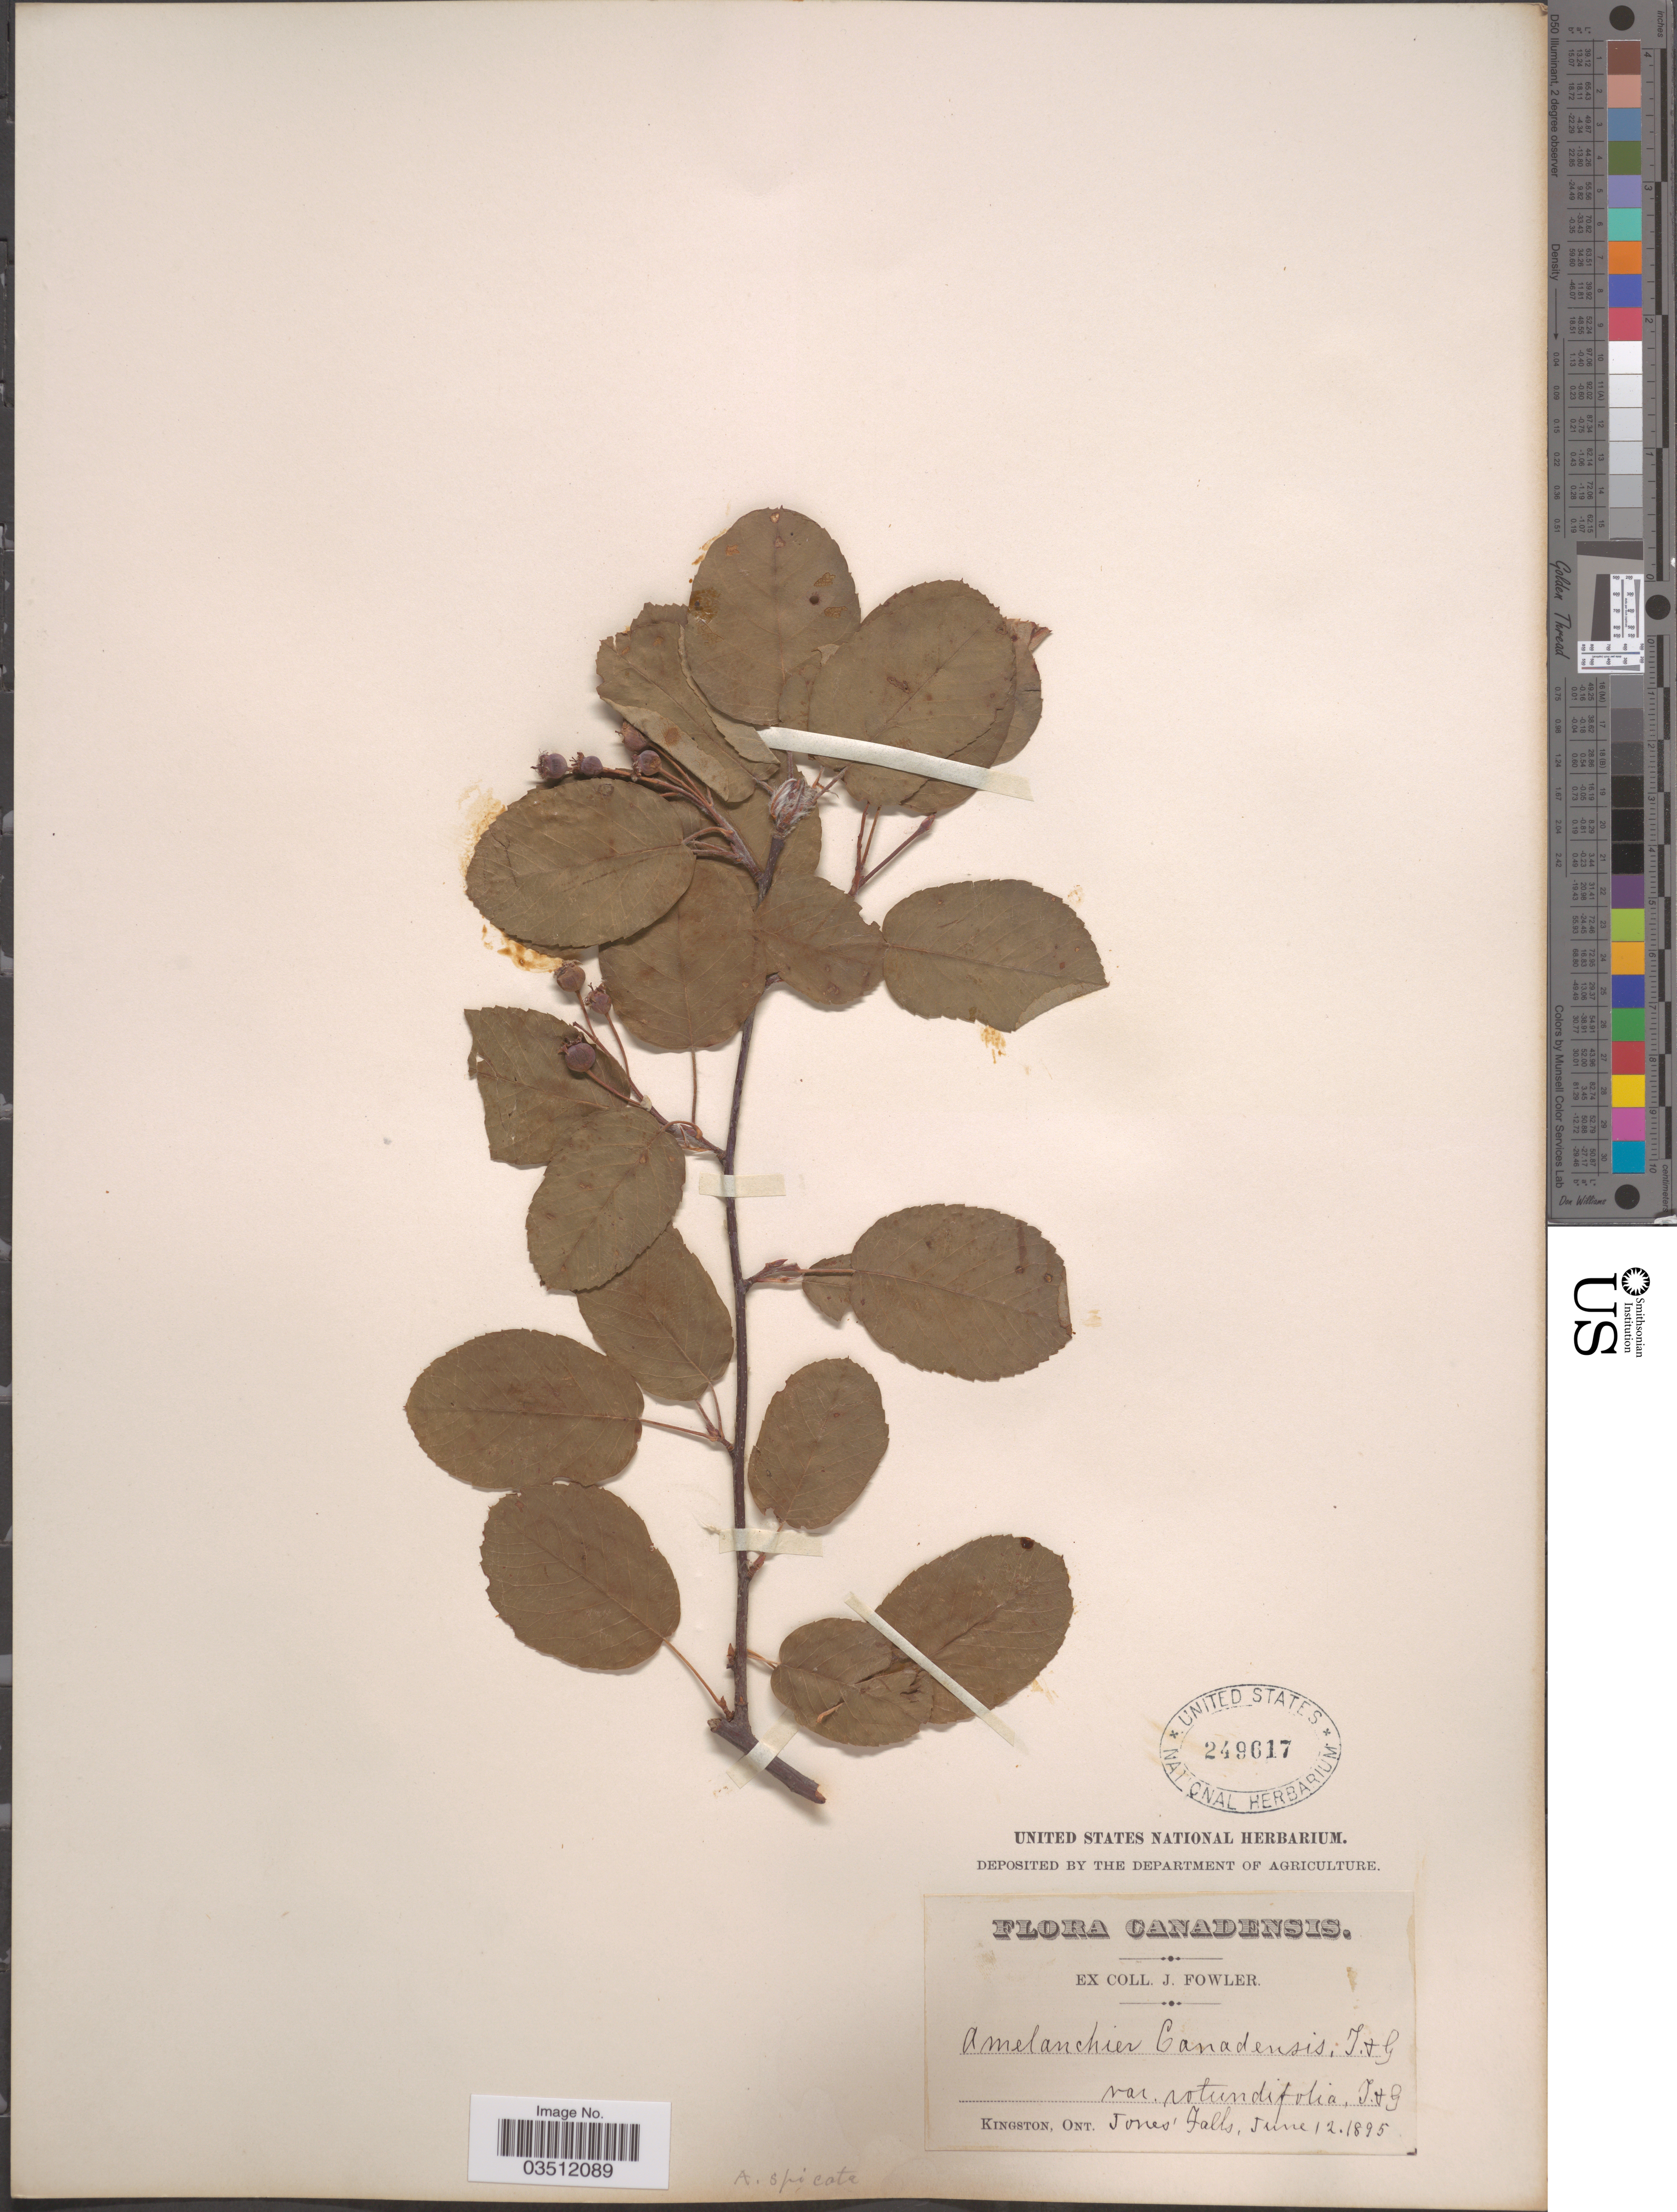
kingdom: Plantae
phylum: Tracheophyta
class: Magnoliopsida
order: Rosales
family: Rosaceae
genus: Amelanchier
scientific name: Amelanchier erecta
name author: Blanch.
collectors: J. Fowler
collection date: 1895-06-12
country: Canada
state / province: Ontario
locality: Jones' Falls.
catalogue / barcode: US 249617